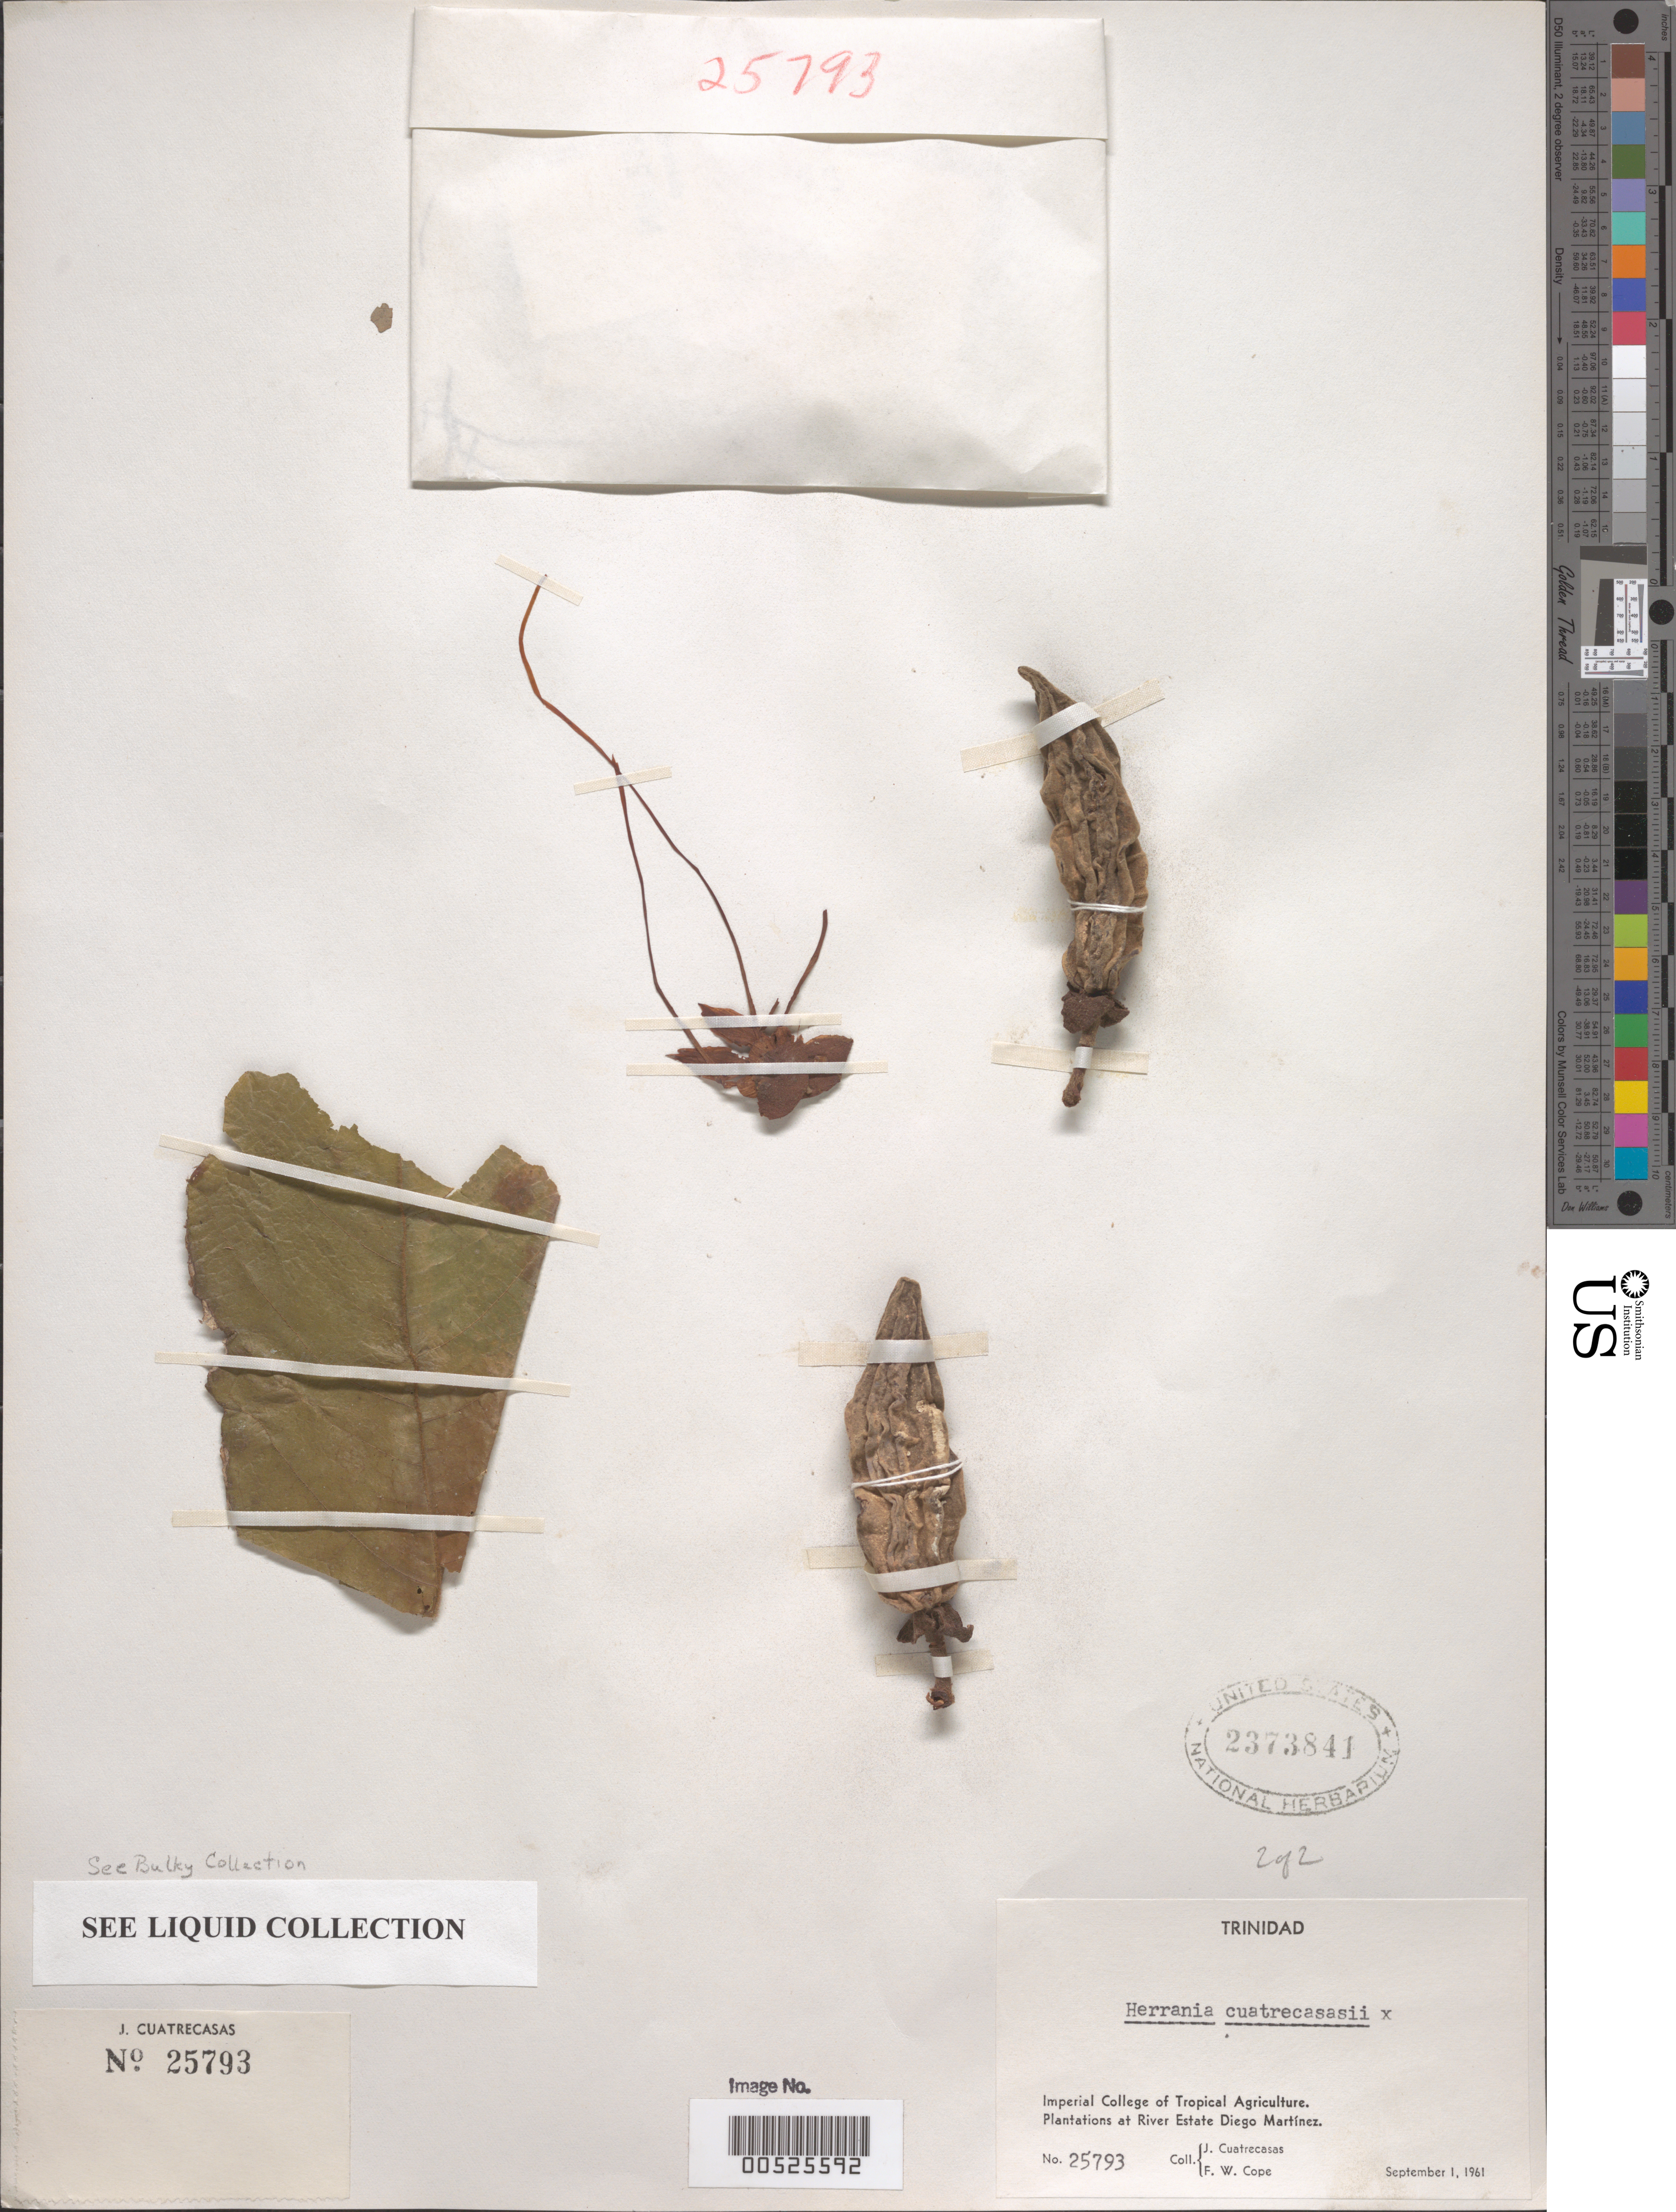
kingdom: Plantae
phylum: Tracheophyta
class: Magnoliopsida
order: Malvales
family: Malvaceae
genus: Herrania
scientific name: Herrania x cuatrecasasii, ined.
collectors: J. Cuatrecasas & J. Cope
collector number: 25793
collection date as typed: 01 Dec 1973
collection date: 1973-12-01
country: Trinidad and Tobago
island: Trinidad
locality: Imperial College of Tropical Agriculture. Plantation at River Estate Diego Martinez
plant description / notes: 2 of 2 1 of 2: USNH 2373841; BC 00525592; SEE LIQUID COLLECTION SEE BULKY FRUIT COLLECTION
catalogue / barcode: US 2373841